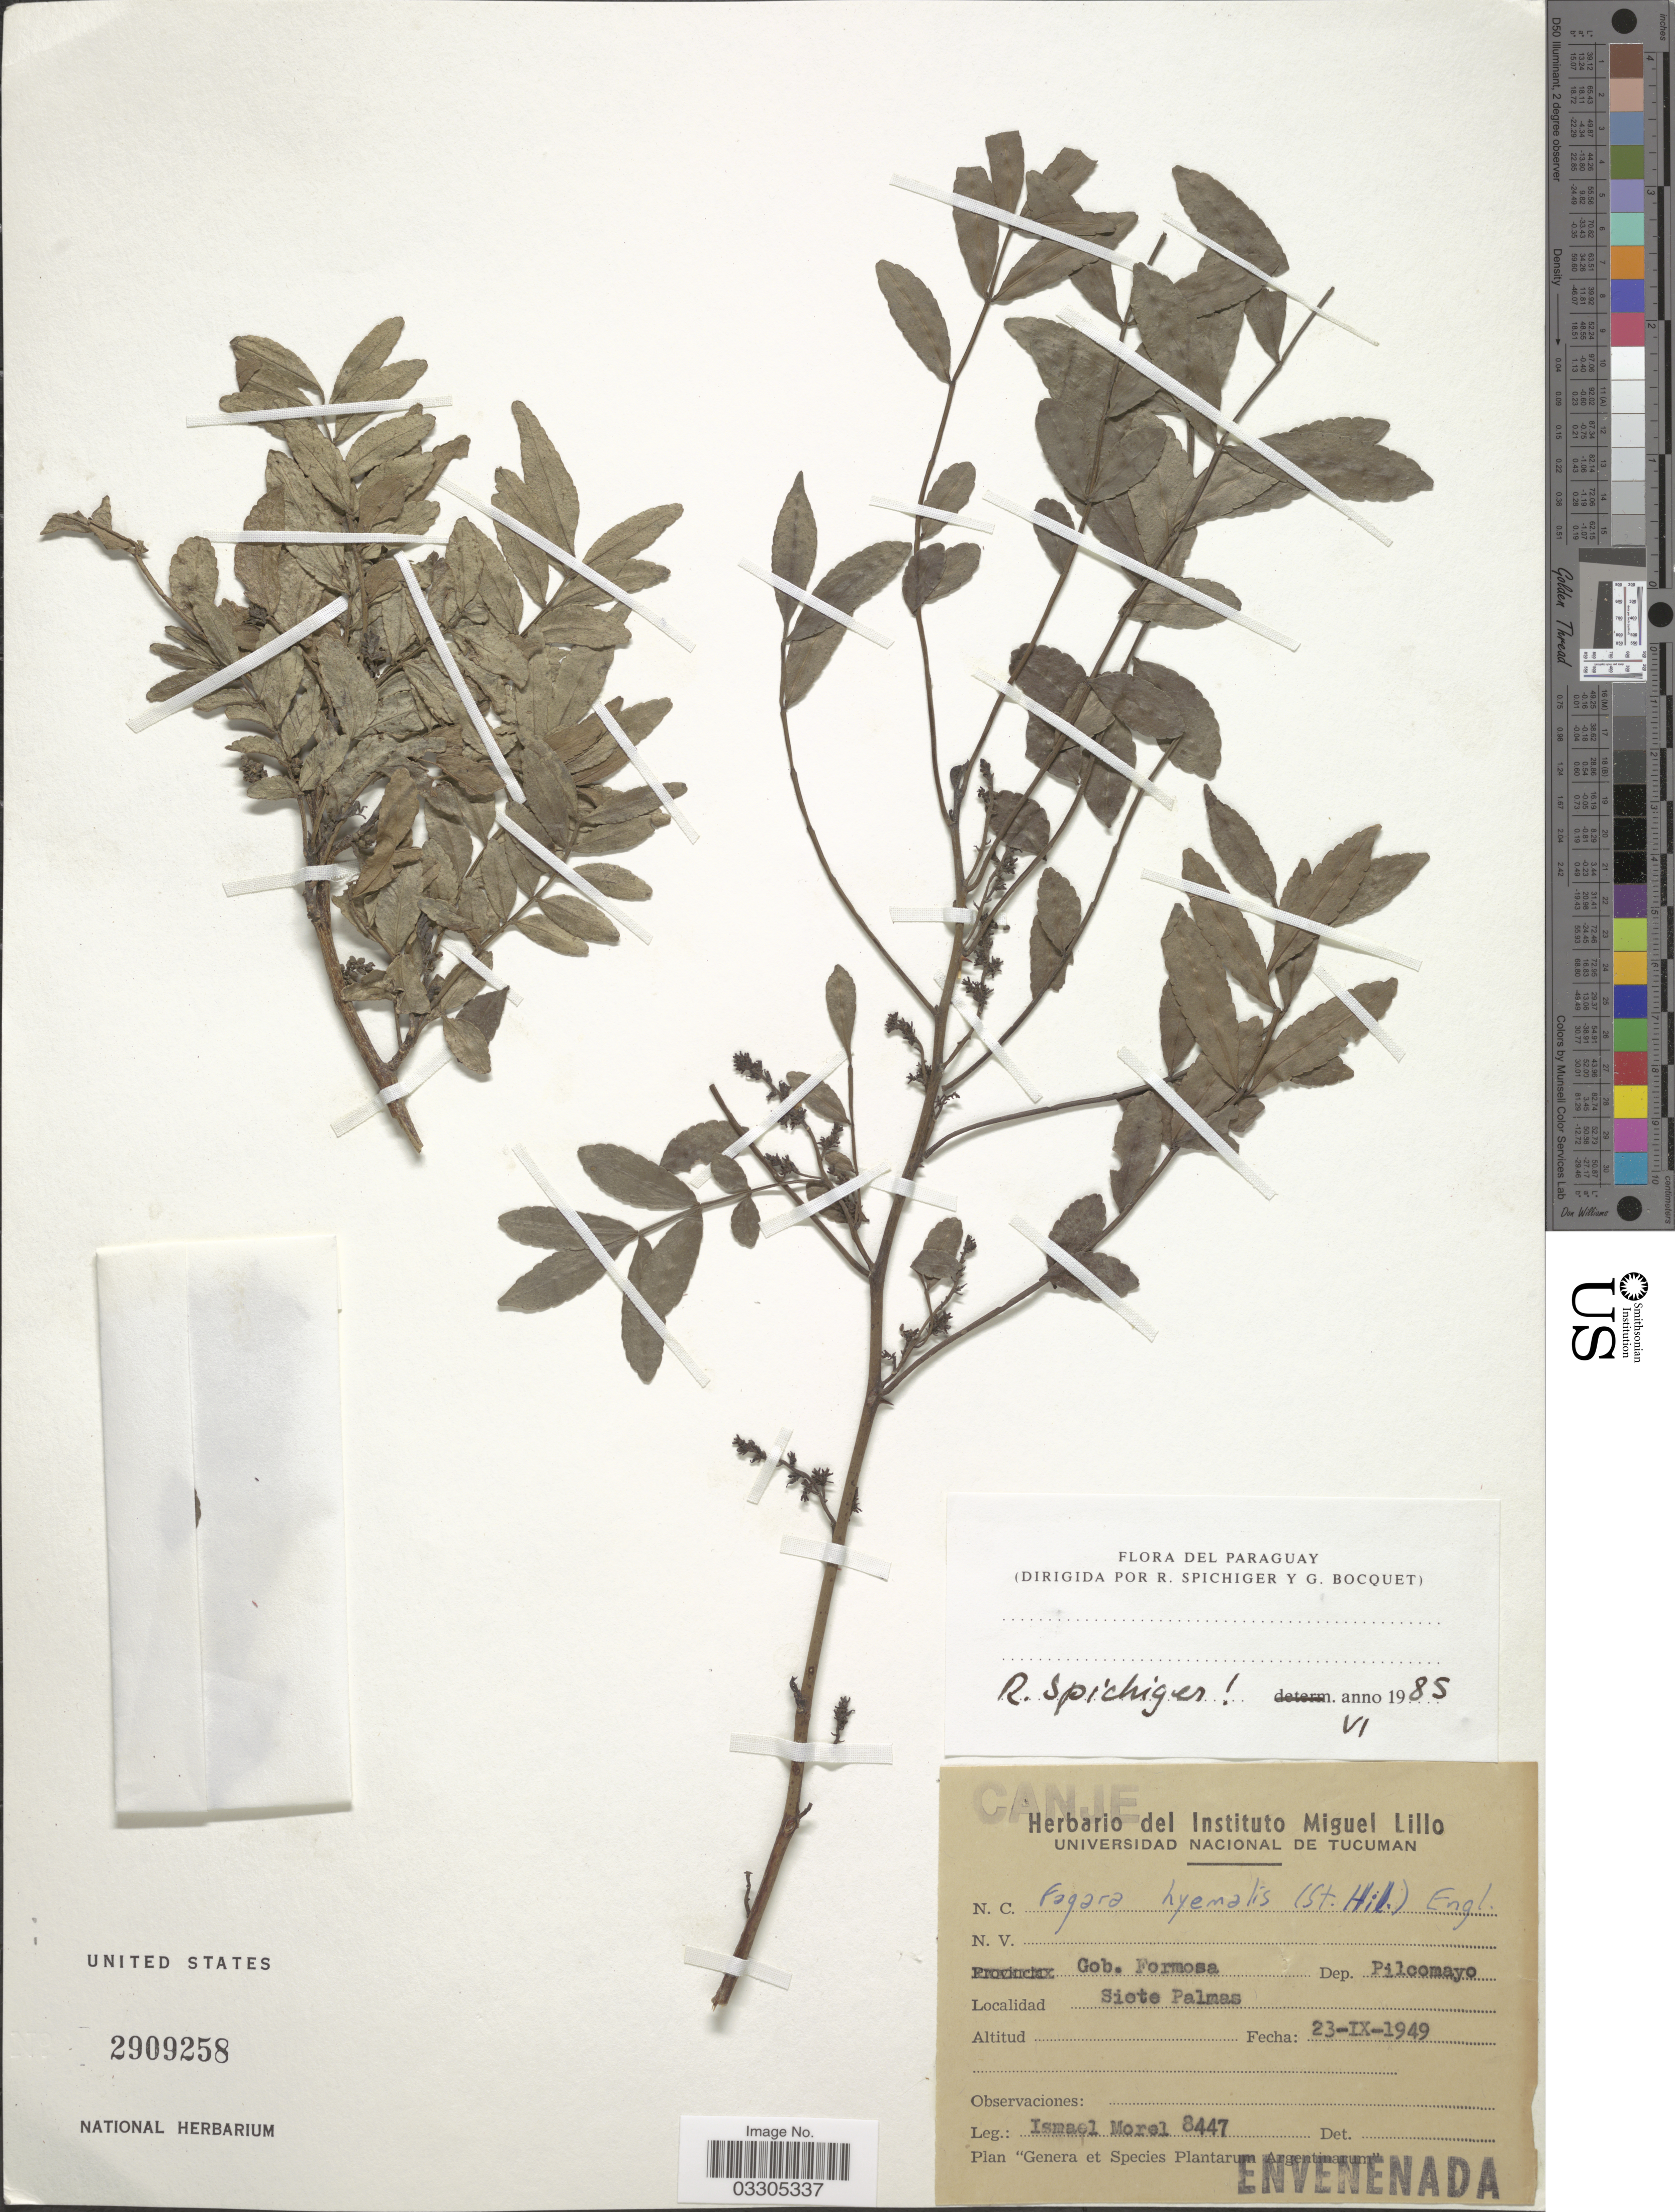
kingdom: Plantae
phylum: Tracheophyta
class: Magnoliopsida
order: Sapindales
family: Rutaceae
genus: Zanthoxylum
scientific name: Zanthoxylum hiemalis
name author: A. St.-Hil.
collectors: I. Morel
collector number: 8447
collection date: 1949-09-23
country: Argentina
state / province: Formosa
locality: Gob. Formosa. Dep. Pilcomayo. Siete Palmas.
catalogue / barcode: US 2909258